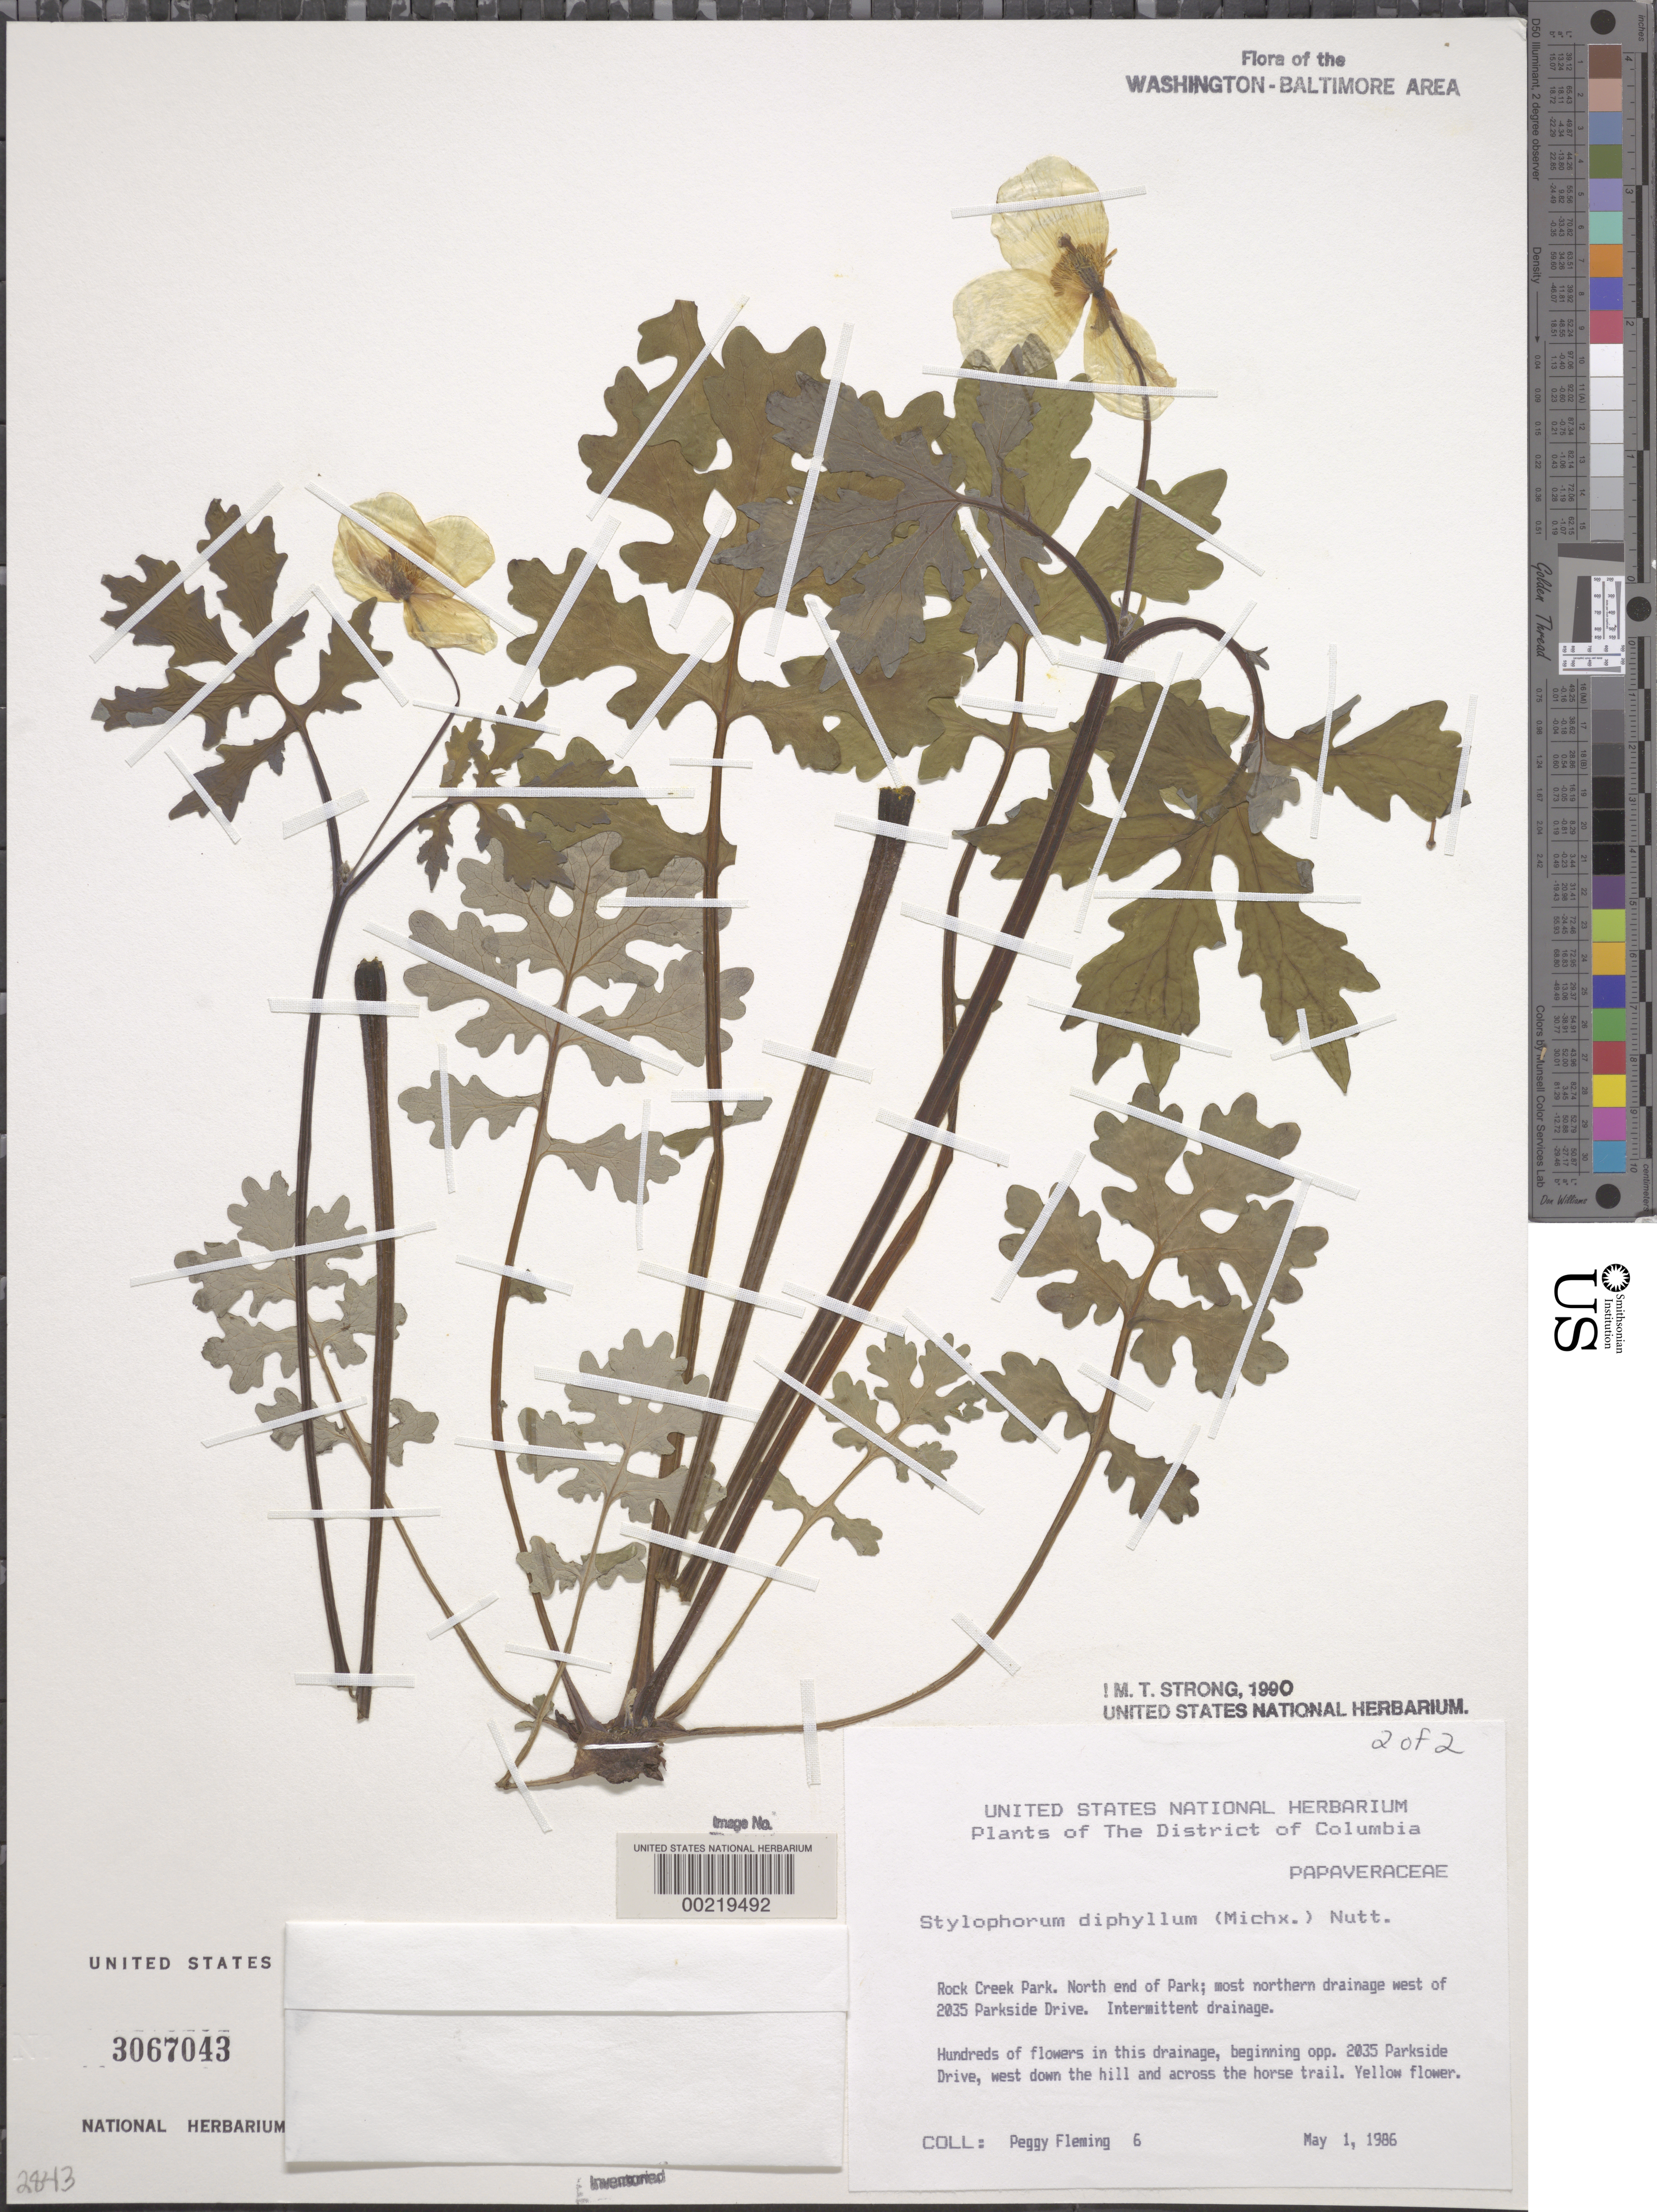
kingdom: Plantae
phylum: Tracheophyta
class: Magnoliopsida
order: Ranunculales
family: Papaveraceae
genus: Stylophorum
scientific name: Stylophorum diphyllum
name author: (Michx.) Nutt.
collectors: P. Fleming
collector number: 6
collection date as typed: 01 May 1986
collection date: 1986-05-01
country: United States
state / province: District of Columbia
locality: Of 2035 Parkside Drive.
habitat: Intermittent drainage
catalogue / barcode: US 3067043